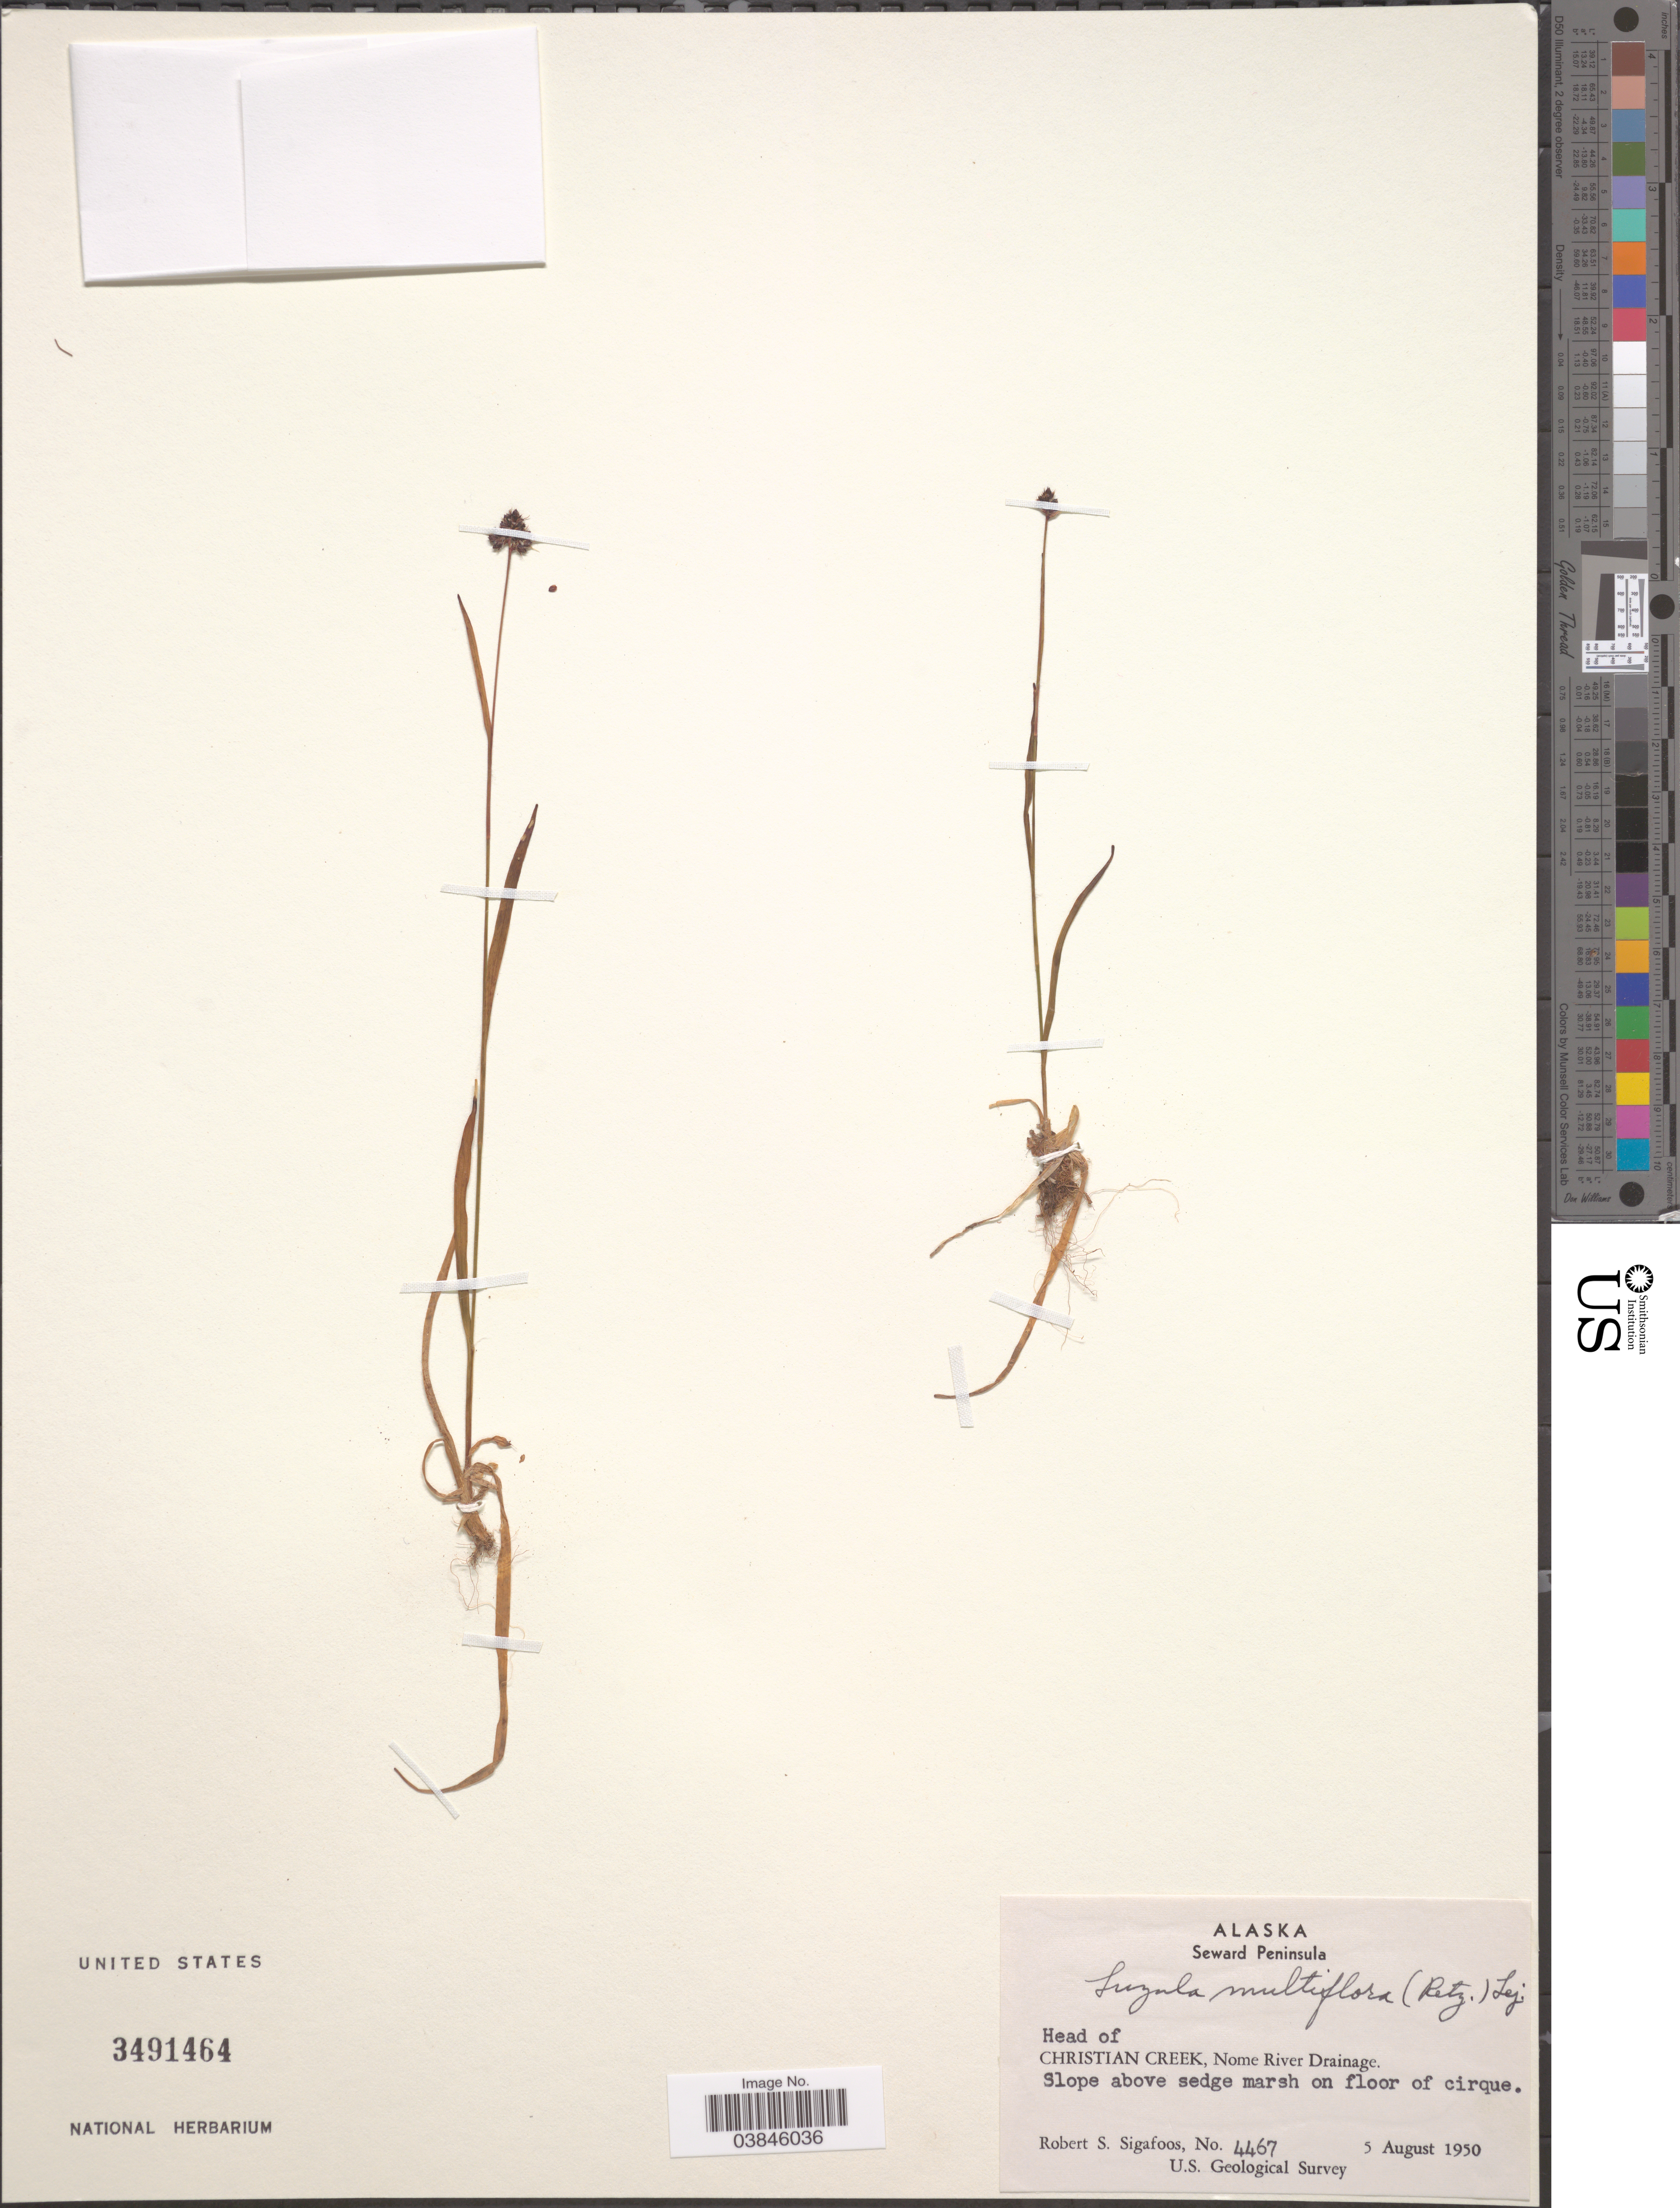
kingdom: Plantae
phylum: Tracheophyta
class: Liliopsida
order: Poales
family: Juncaceae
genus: Luzula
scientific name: Luzula multiflora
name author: (Ehrh.) Lej.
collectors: R. Sigafoos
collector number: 4467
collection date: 1950-08-05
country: United States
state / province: Alaska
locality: Seward Peninsula. Head of Christian Creek, Nome River Drainage.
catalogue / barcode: US 3491464